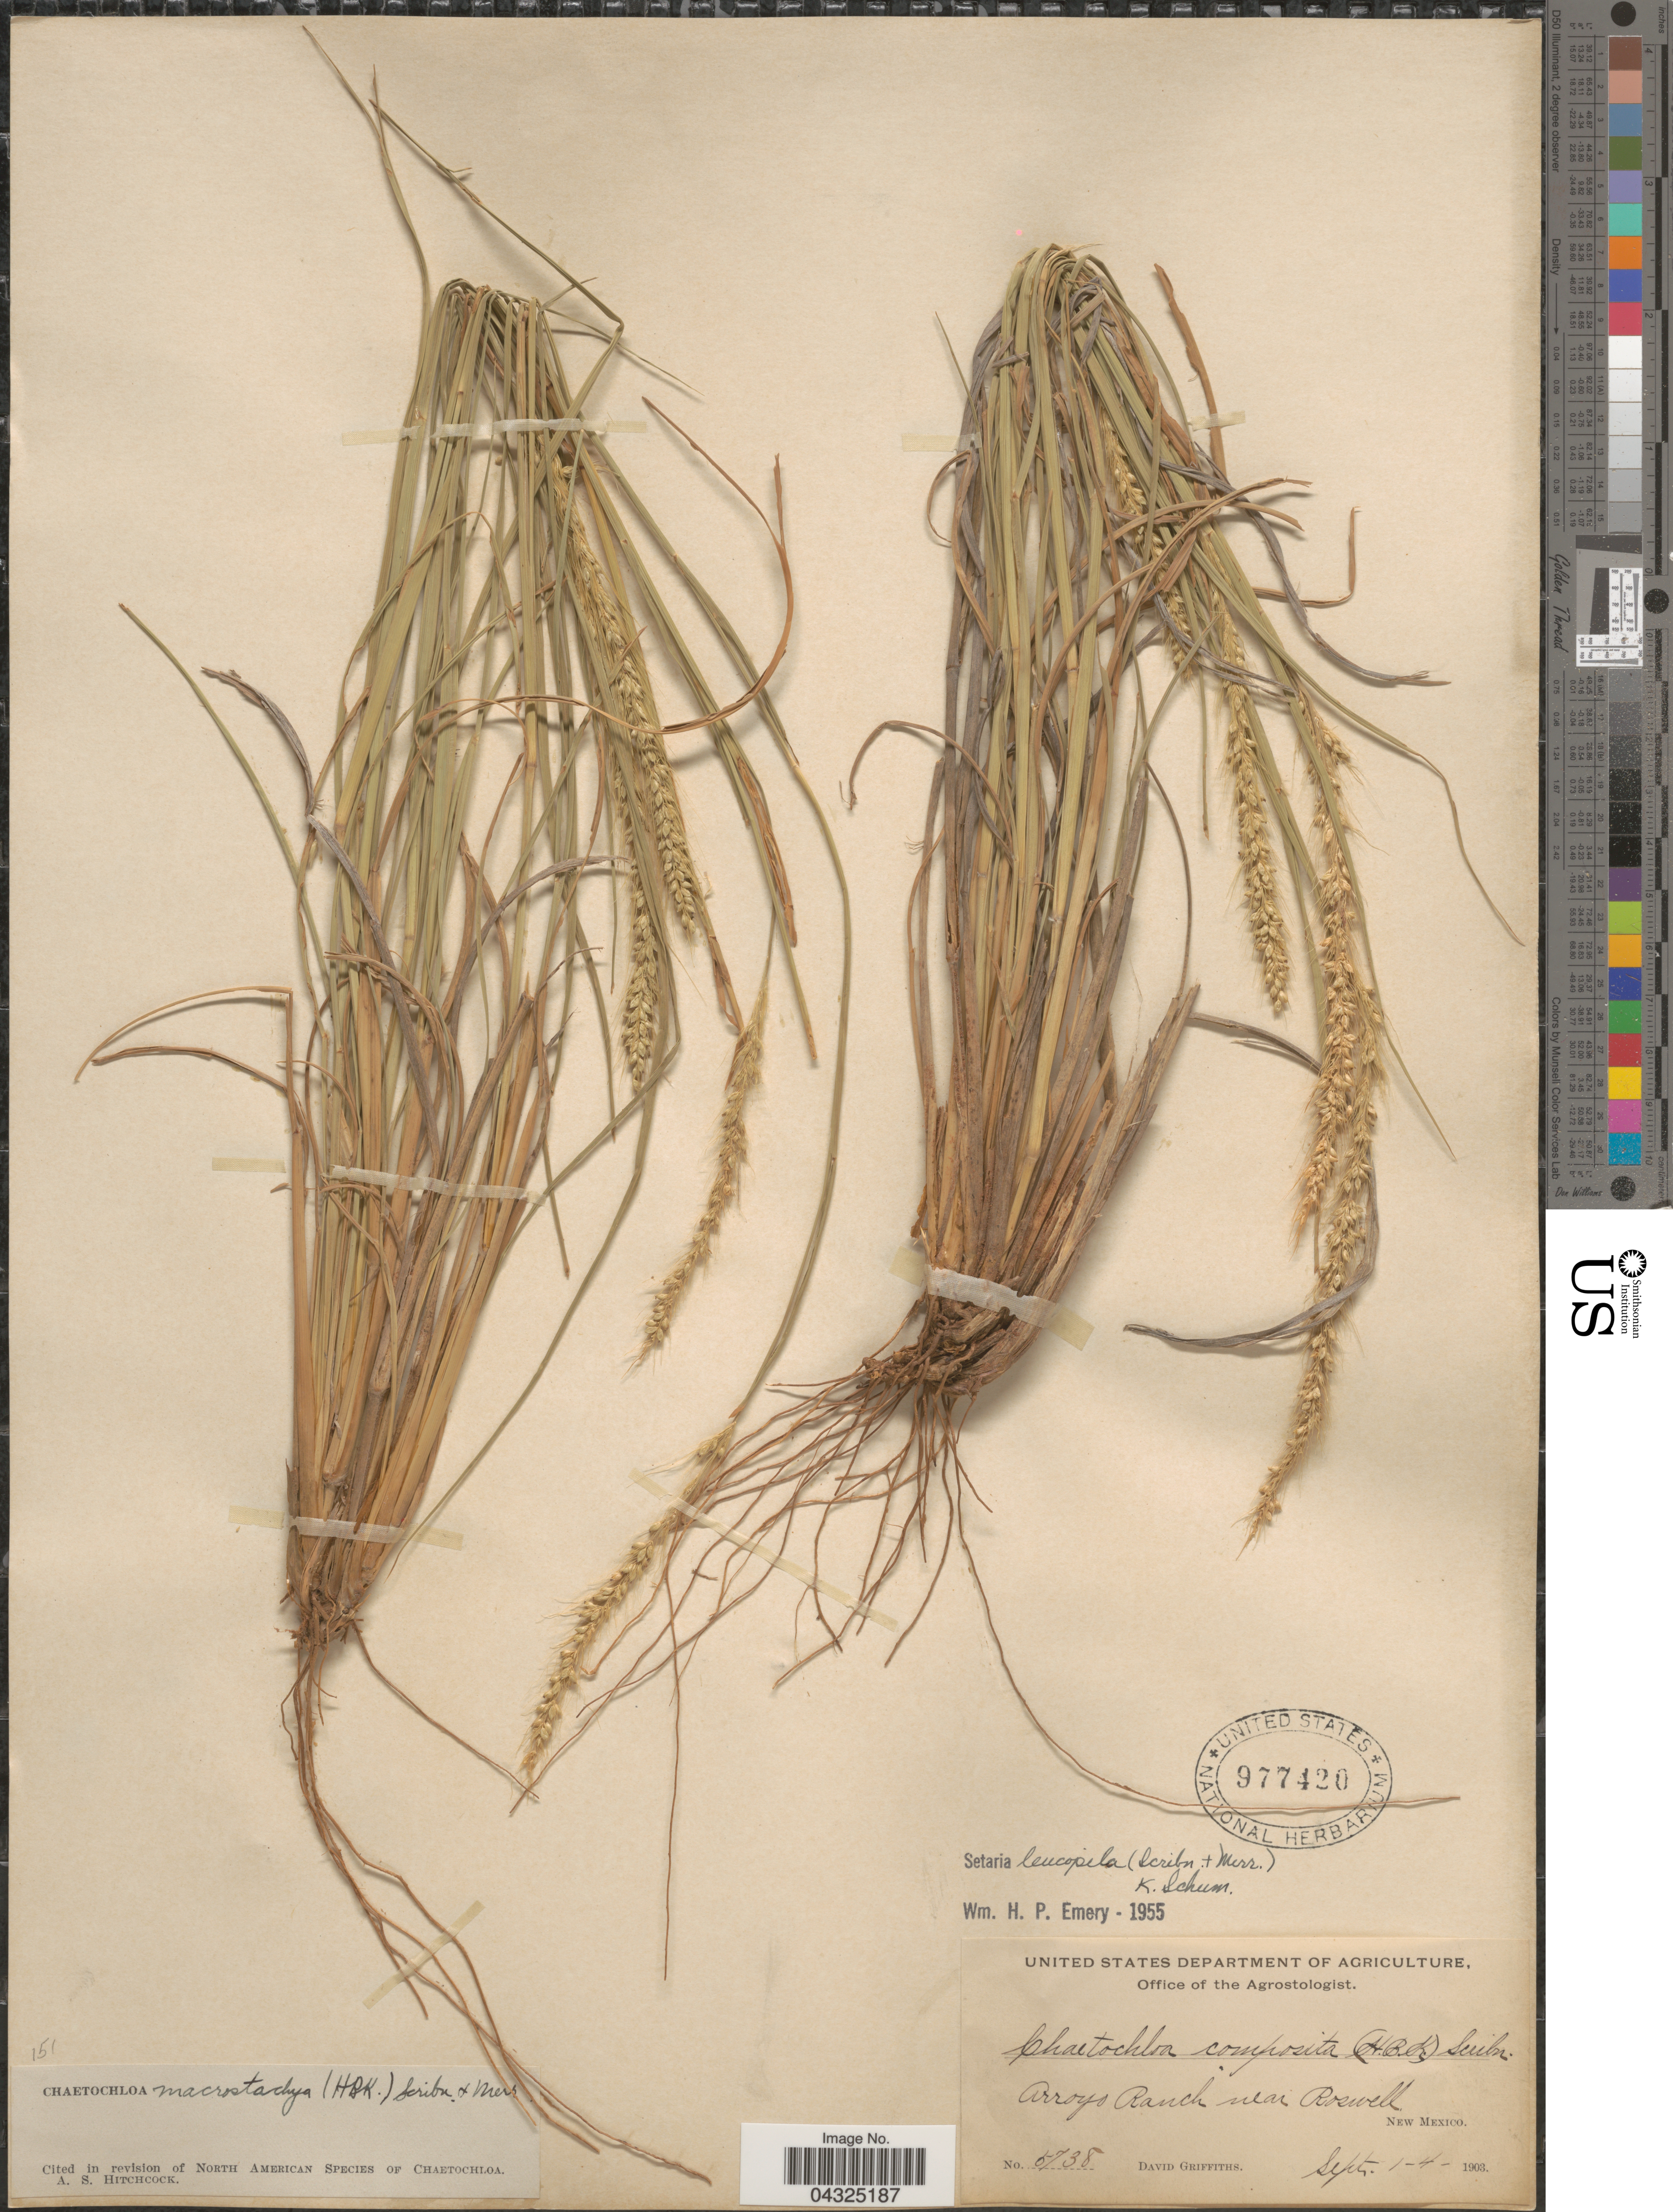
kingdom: Plantae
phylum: Tracheophyta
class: Liliopsida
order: Poales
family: Poaceae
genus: Setaria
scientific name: Setaria leucopila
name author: (Scribn. & Merr.) K. Schum.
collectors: D. Griffiths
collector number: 5738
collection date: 1903-09-01/1903-09-04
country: United States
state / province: New Mexico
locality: Arroyo Ranch near Roswell.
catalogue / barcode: US 977420